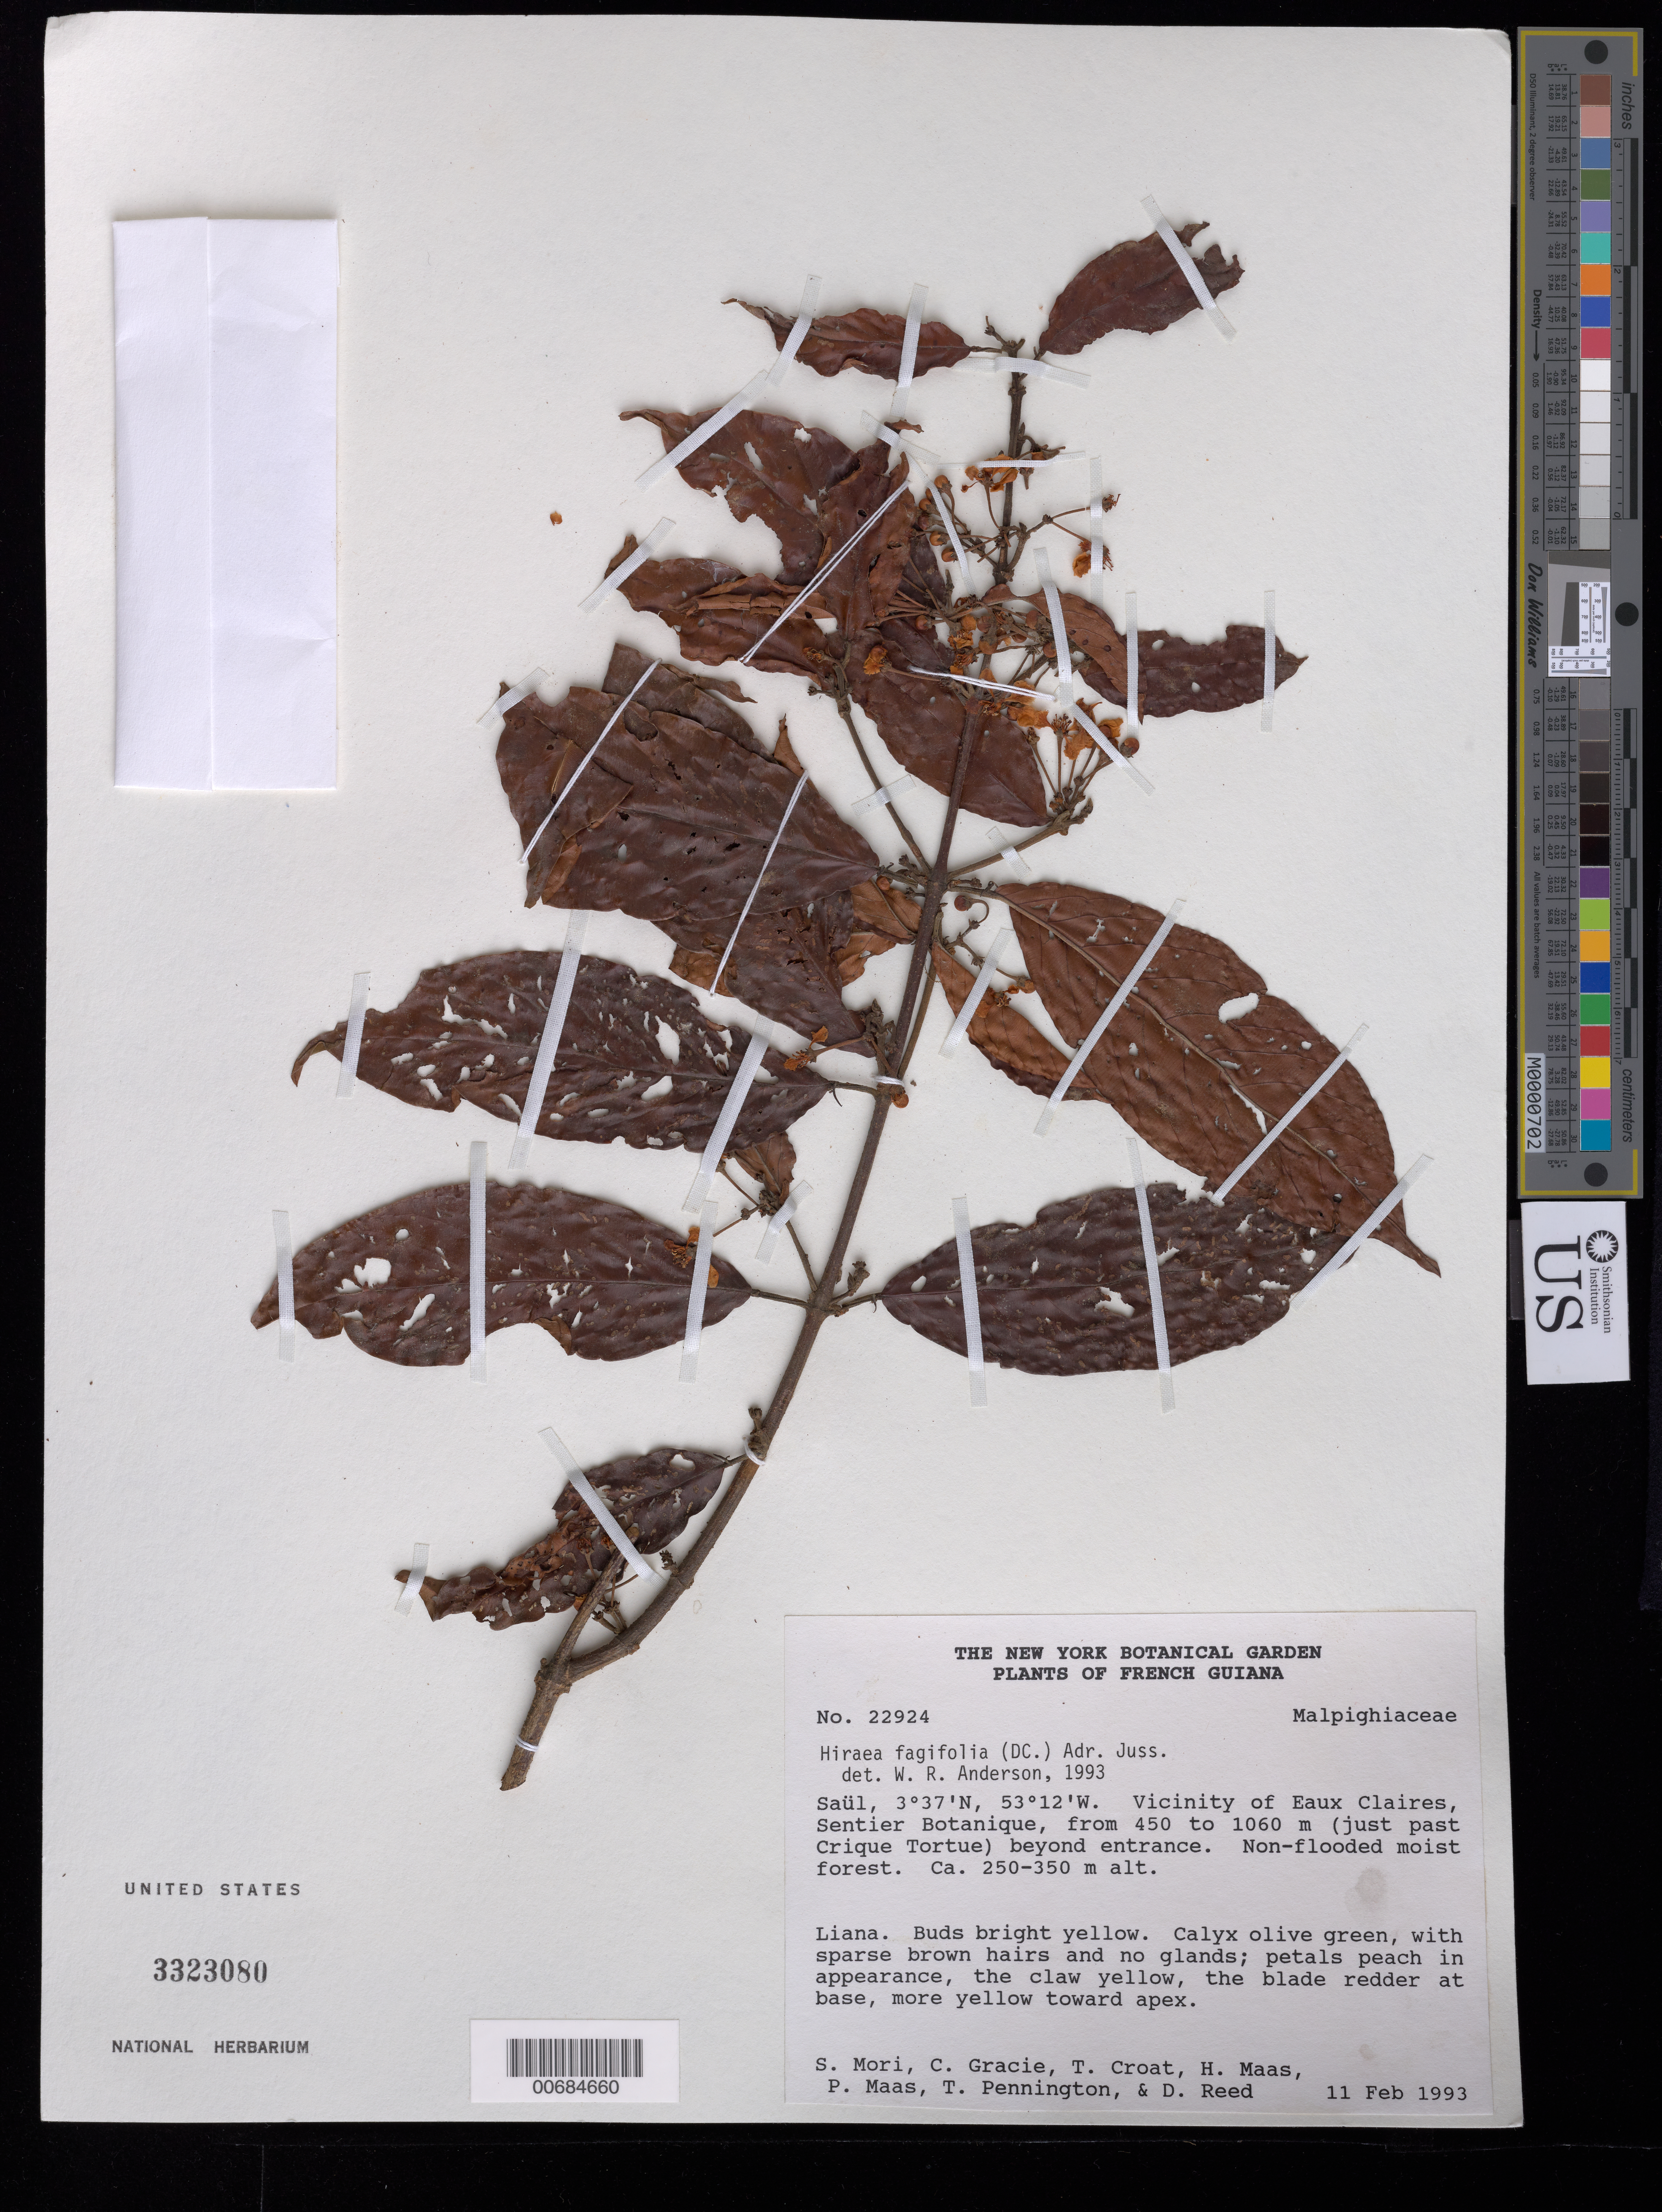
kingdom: Plantae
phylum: Tracheophyta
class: Magnoliopsida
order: Malpighiales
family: Malpighiaceae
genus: Hiraea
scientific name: Hiraea fagifolia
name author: (DC.) A. Juss.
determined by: Anderson, W. R., (MICH), University of Michigan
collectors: S. Mori, C. A. Gracie, T. B. Croat, H. Maas van de Kamer, P. Maas, T. D. Pennington & D. Reed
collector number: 22924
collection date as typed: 11-Feb-93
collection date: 1993-02-11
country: French Guiana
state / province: Saint-Laurent-du-Maroni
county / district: Saül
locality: Saül, vicinity of Eaux Claires, Sentier Botanique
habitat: Non-flooded moist forest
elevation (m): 250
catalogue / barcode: US 3323080